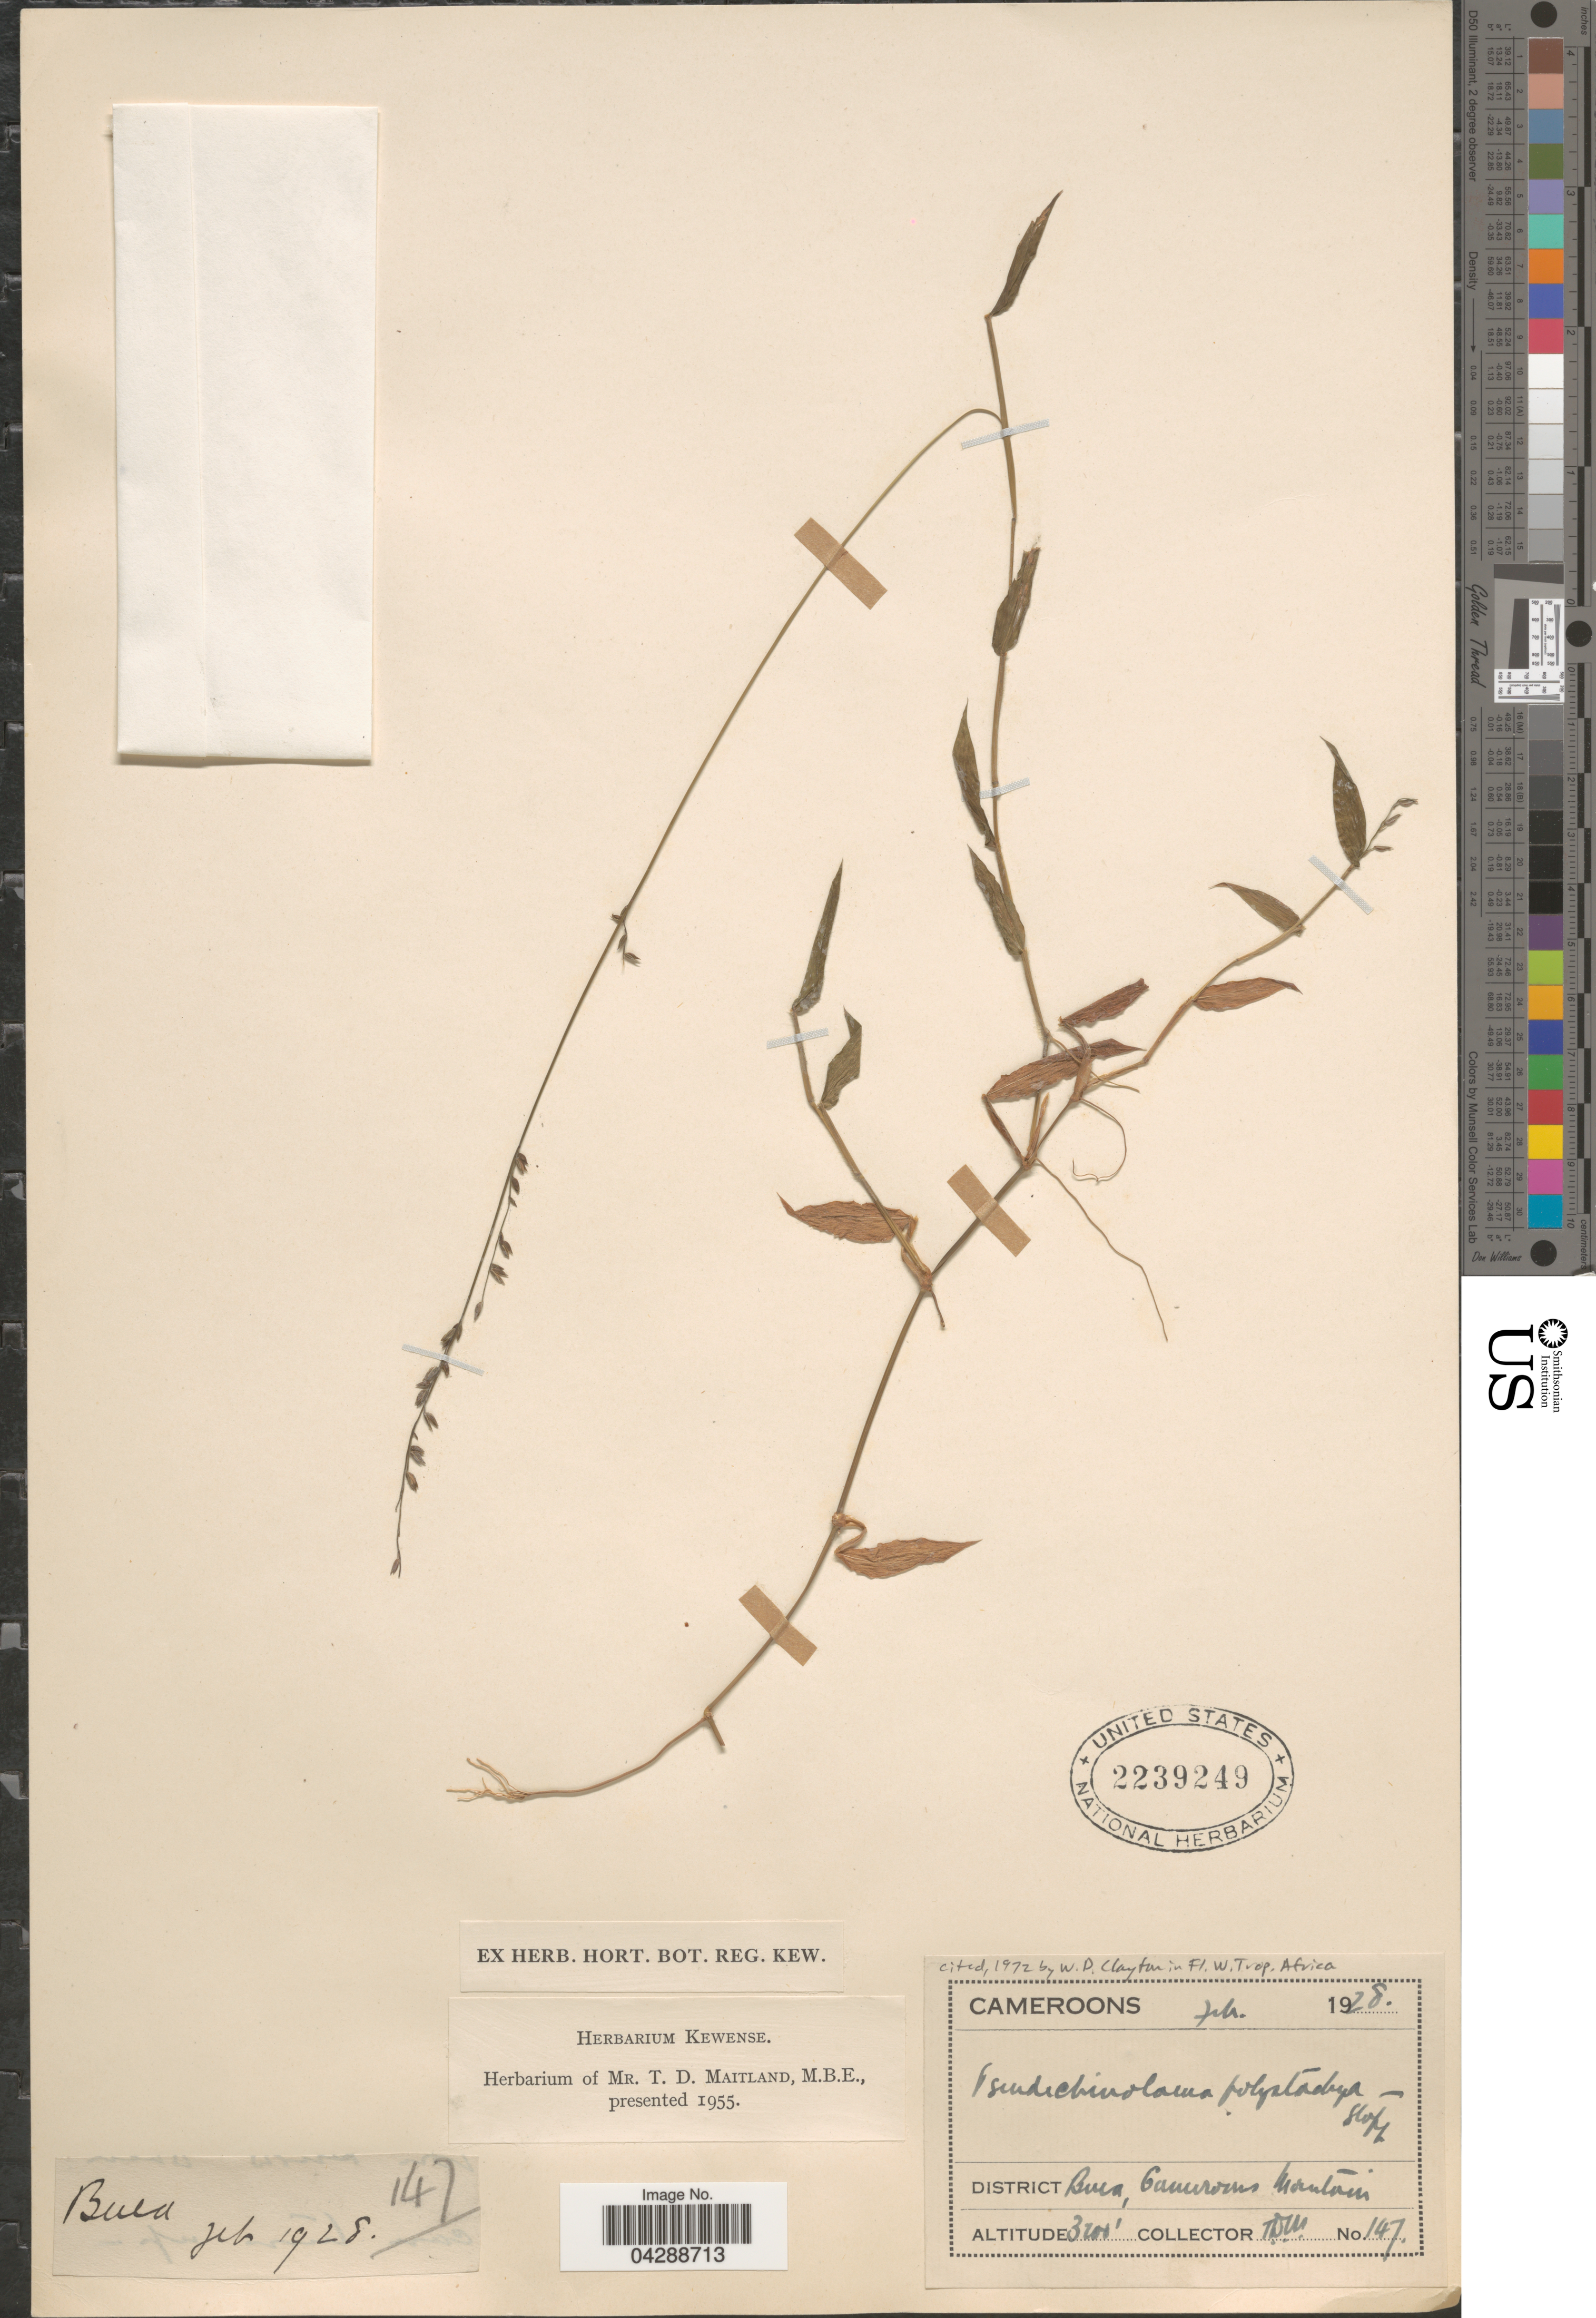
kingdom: Plantae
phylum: Tracheophyta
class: Liliopsida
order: Poales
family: Poaceae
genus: Pseudechinolaena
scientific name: Pseudechinolaena polystachya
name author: (Kunth) Stapf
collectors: T. Maitland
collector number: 147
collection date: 1928-02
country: Cameroon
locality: District Bula, Cameroon Mountain.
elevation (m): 945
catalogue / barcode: US 2239249